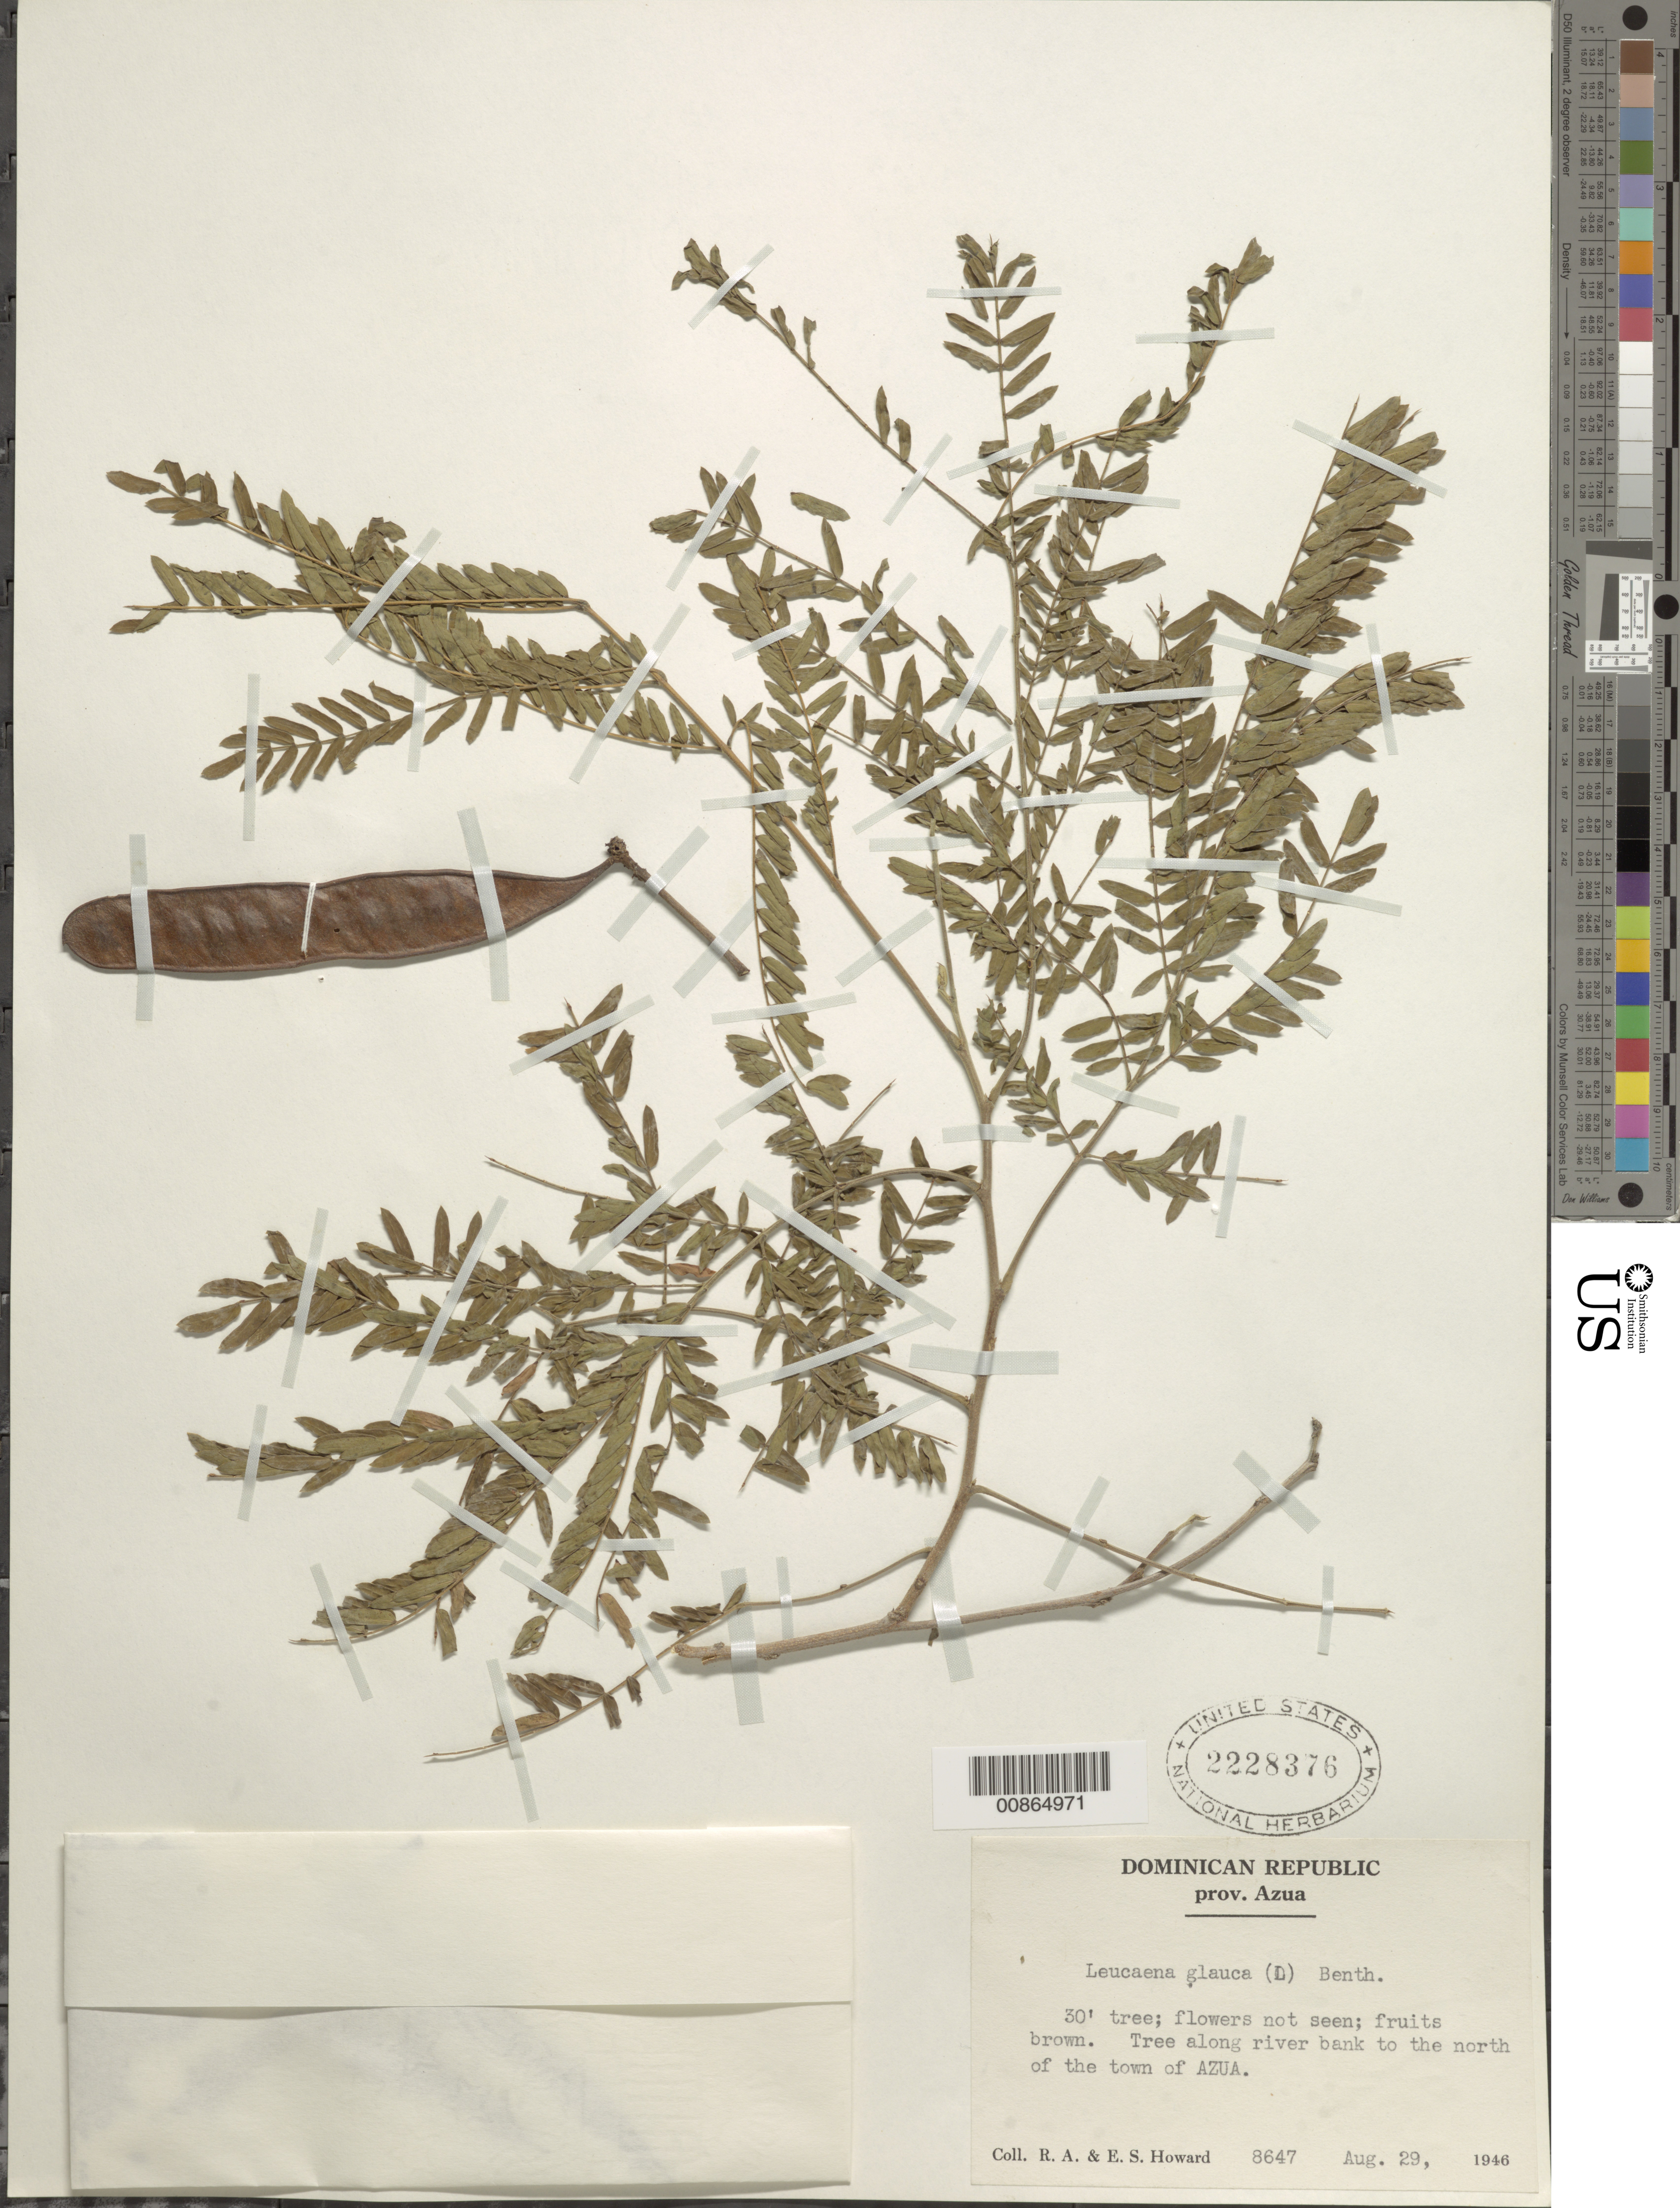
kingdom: Plantae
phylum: Tracheophyta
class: Magnoliopsida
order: Fabales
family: Fabaceae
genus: Leucaena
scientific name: Leucaena leucocephala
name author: (Lam.) de Wit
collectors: R. A. Howard & E. S. Howard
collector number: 8647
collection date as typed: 29 Aug 1946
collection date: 1946-08-29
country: Dominican Republic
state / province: Azua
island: Hispaniola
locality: Along river bank to the norh of the town of Azua.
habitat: Along river bank.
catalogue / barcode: US 2228376